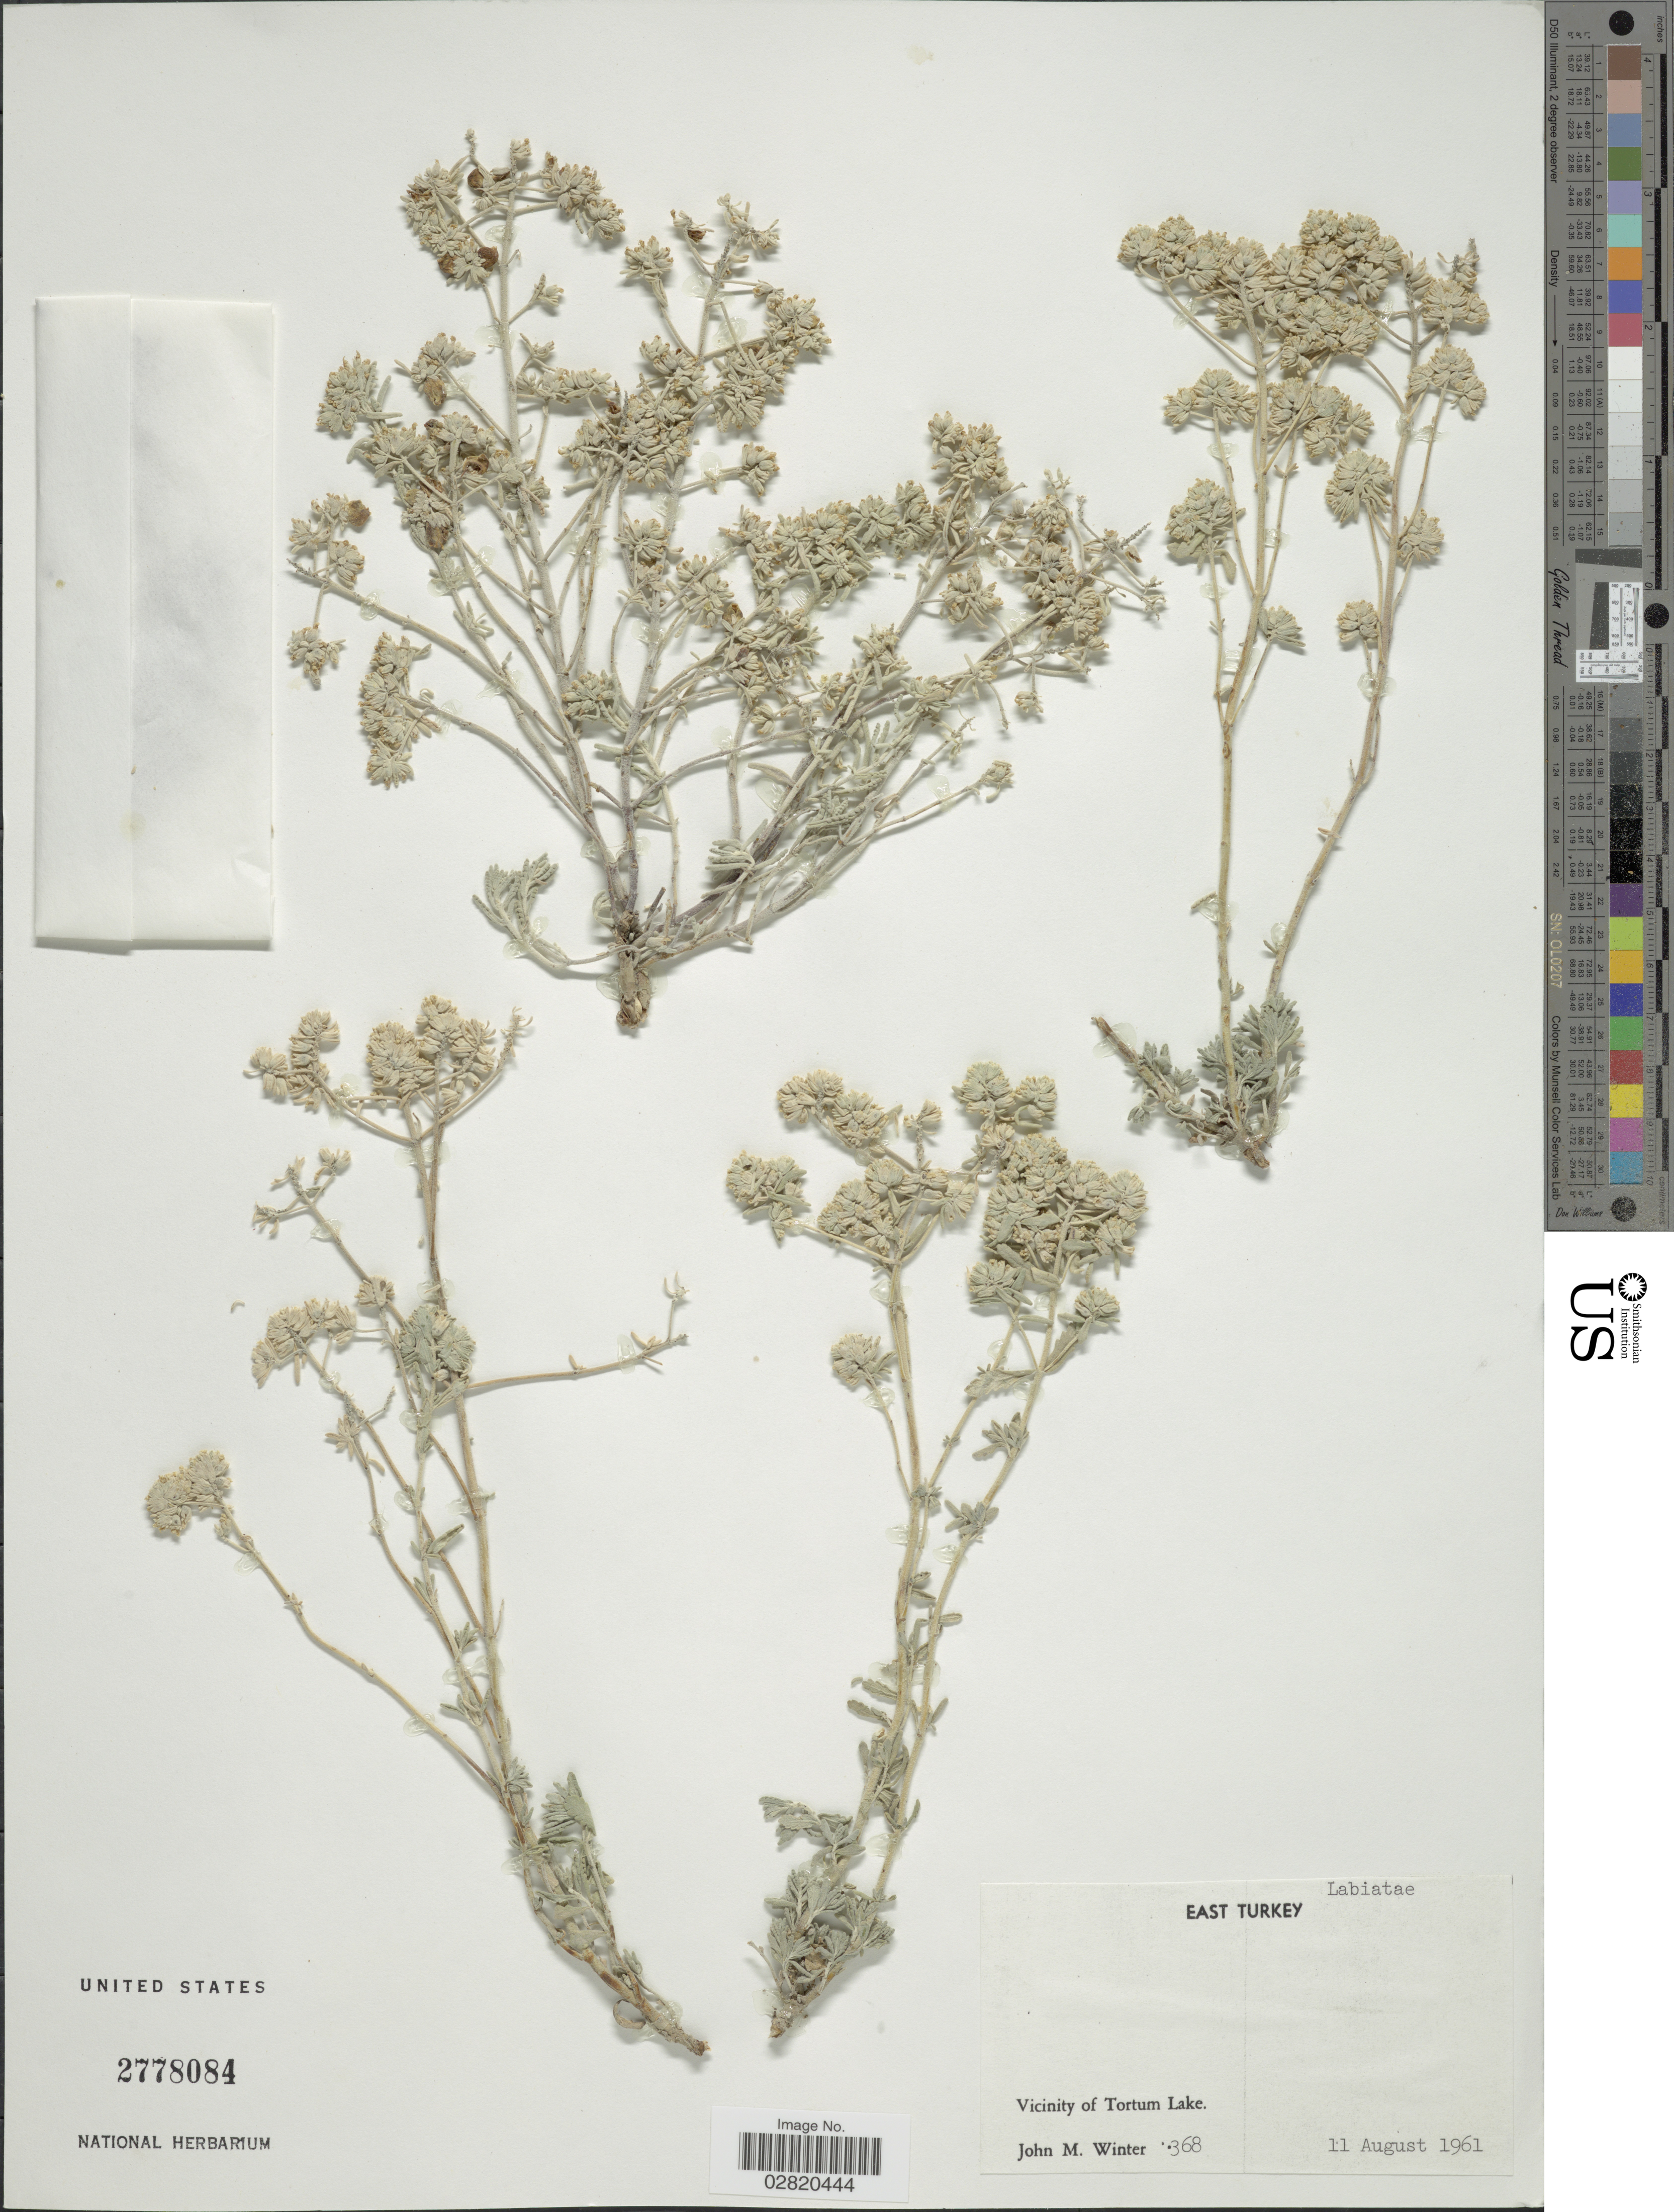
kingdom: Plantae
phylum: Tracheophyta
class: Magnoliopsida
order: Lamiales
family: Lamiaceae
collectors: J. M. Winter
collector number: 368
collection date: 1961-08-11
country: Turkey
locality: East Turkey. Vicinity of Tortum Lake.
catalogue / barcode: US 2778084